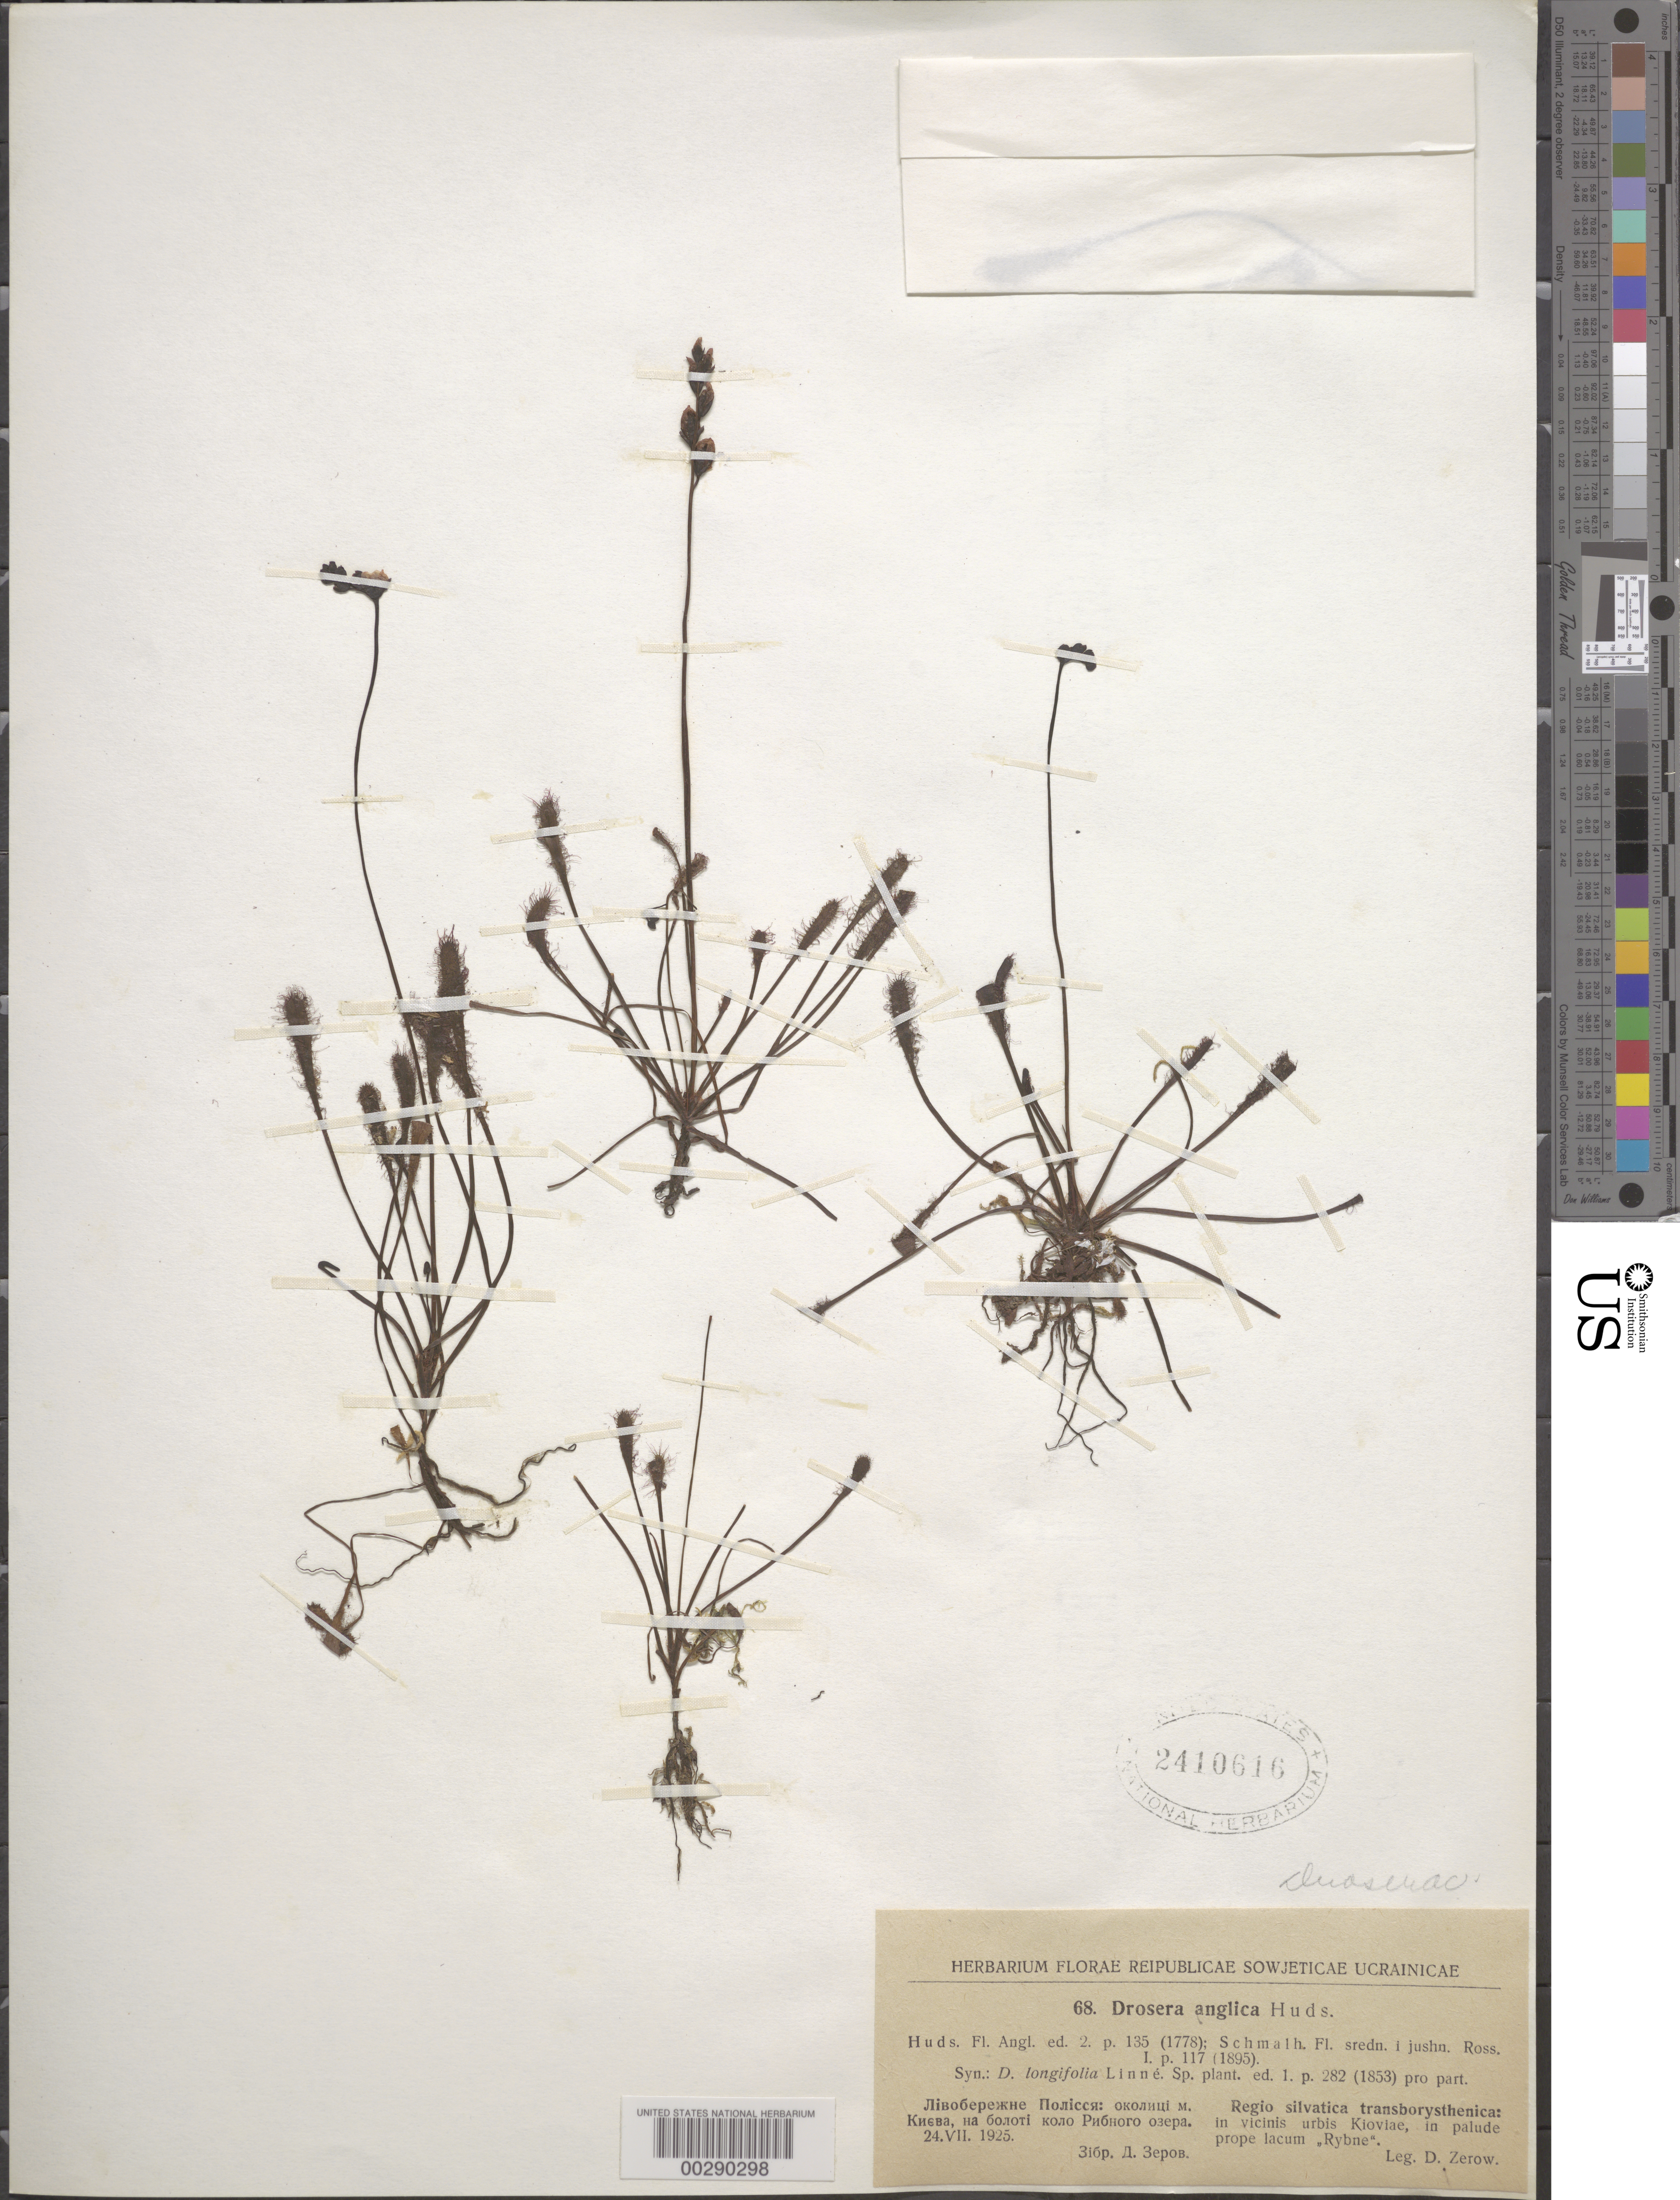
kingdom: Plantae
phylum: Tracheophyta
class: Magnoliopsida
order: Caryophyllales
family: Droseraceae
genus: Drosera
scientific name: Drosera anglica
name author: Huds.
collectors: D. Zerow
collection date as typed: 24 Jul 1925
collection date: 1925-07-24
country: Ukraine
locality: Ukranian ssr, in vicinis urbis kioviae, in palude propre lacum rybne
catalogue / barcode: US 2410616